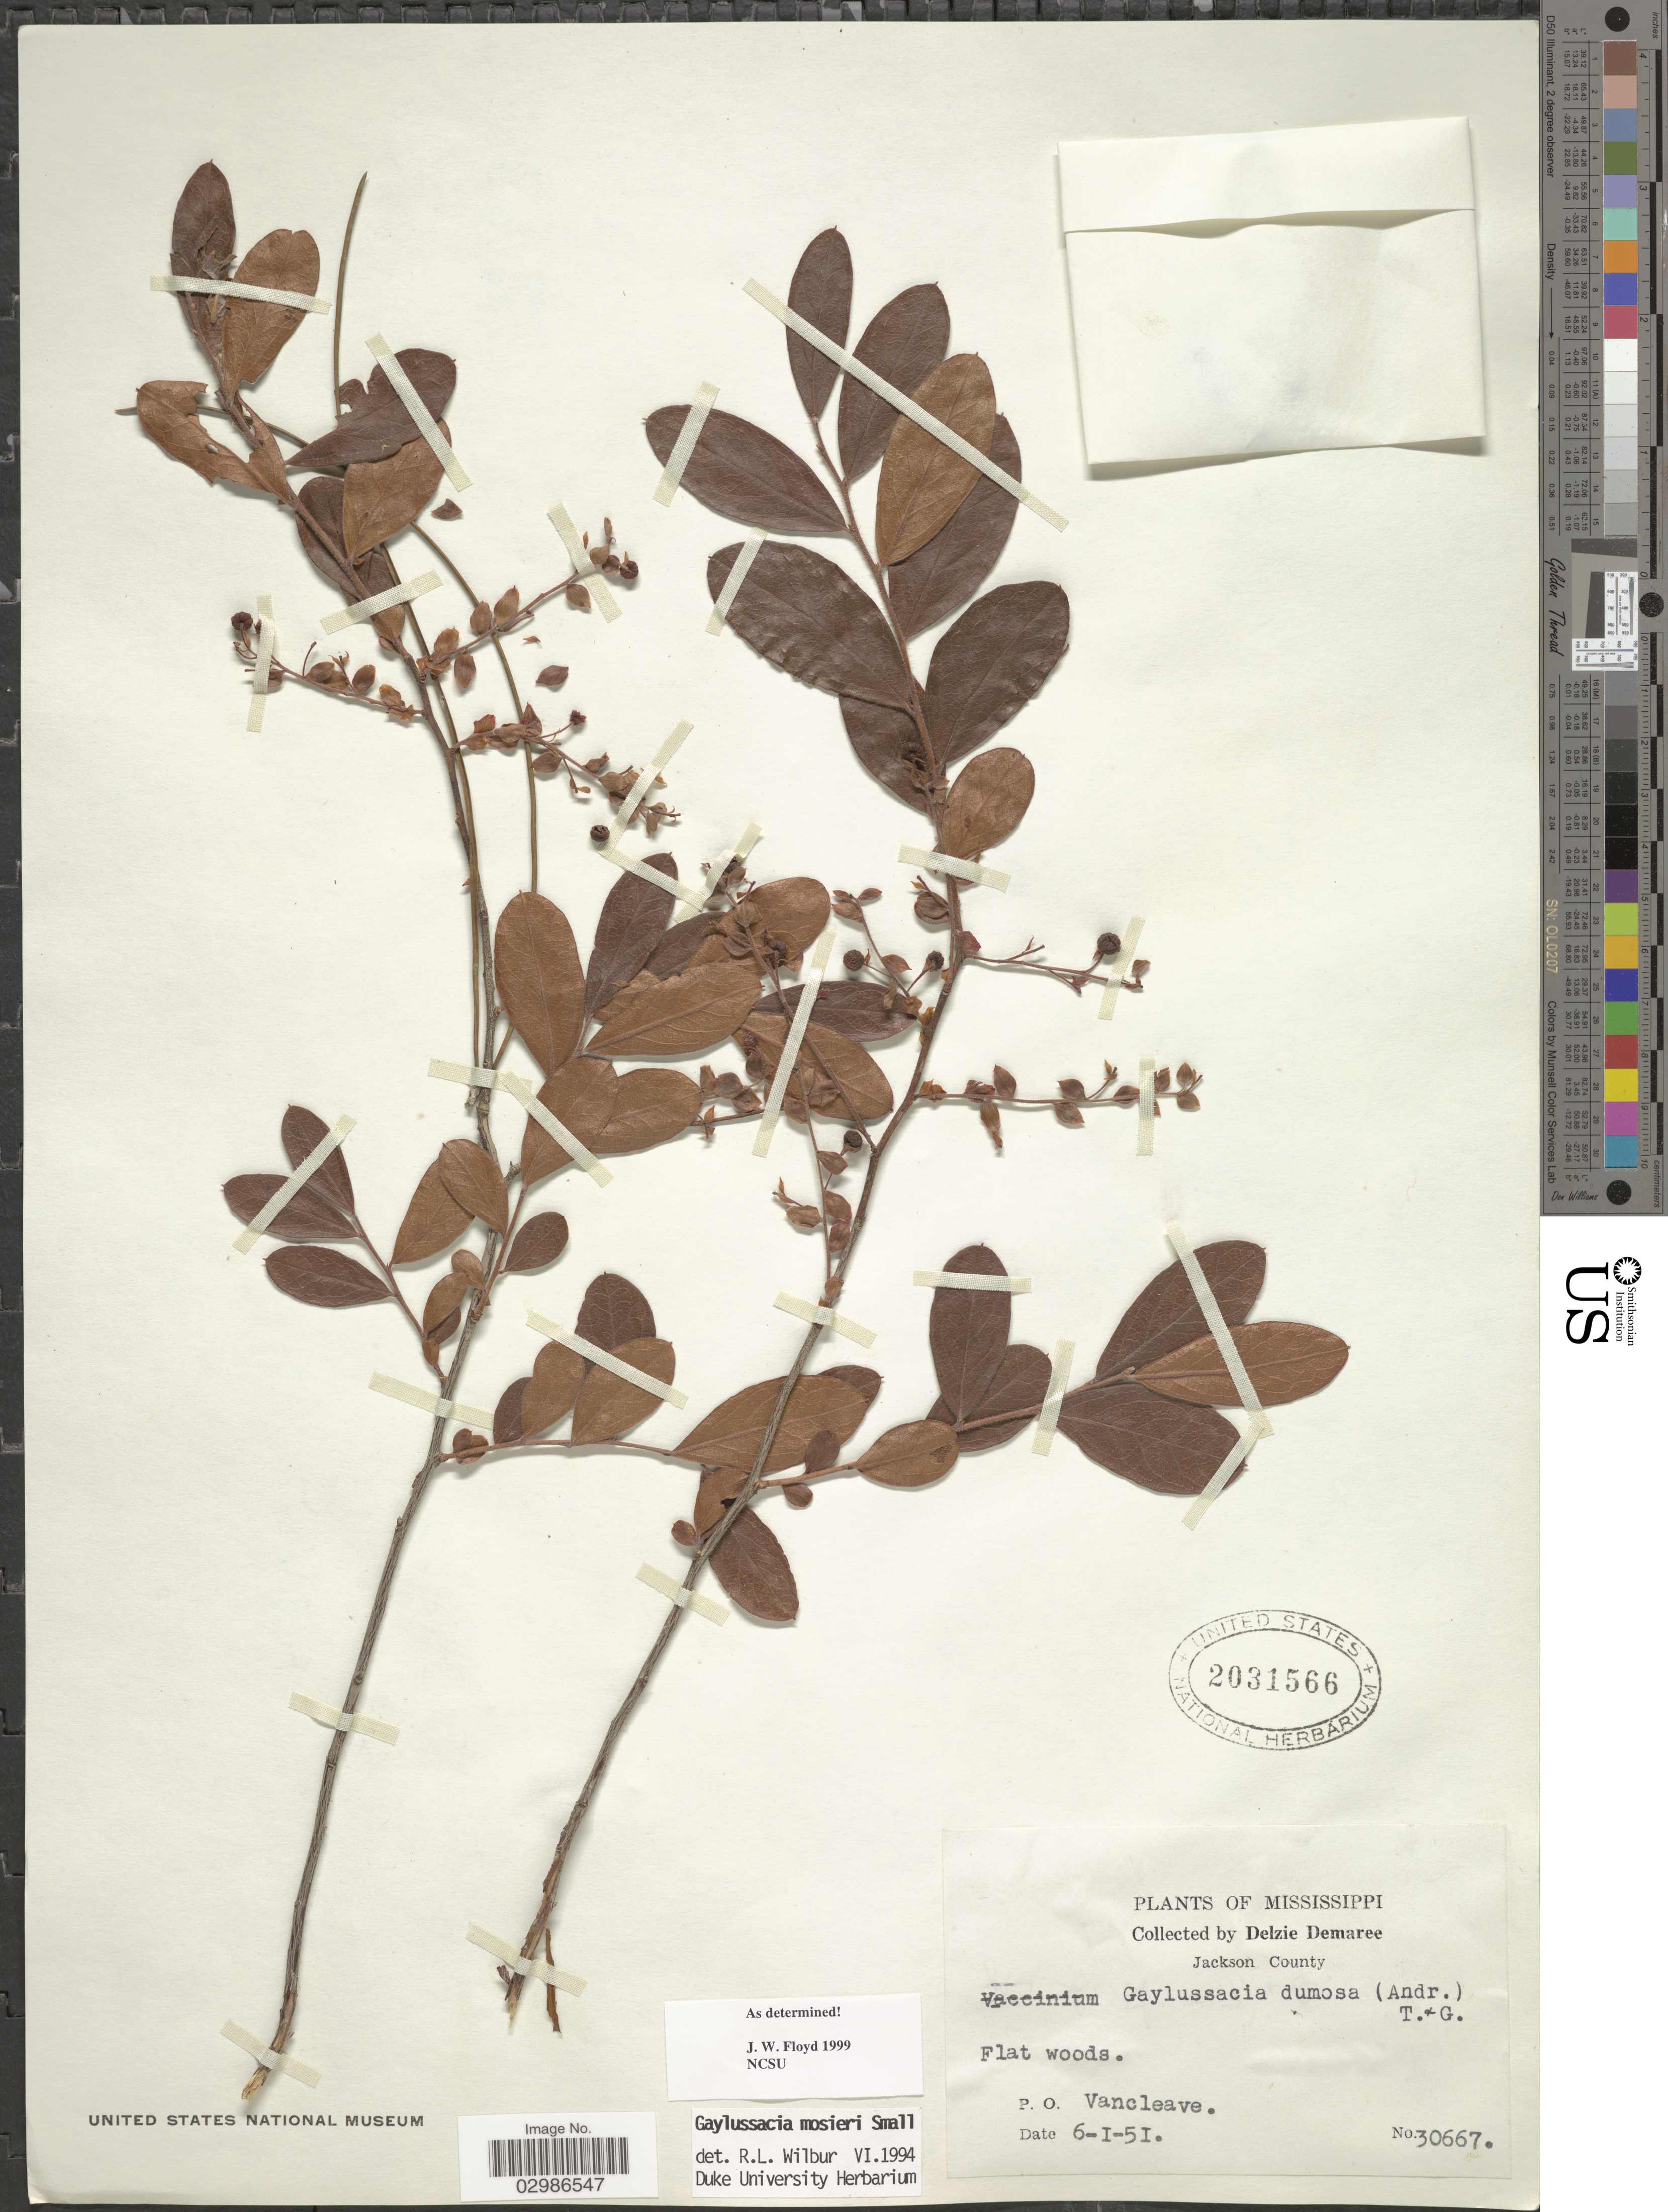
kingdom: Plantae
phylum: Tracheophyta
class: Magnoliopsida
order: Ericales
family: Ericaceae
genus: Gaylussacia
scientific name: Gaylussacia mosieri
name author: Small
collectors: D. Demaree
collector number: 30667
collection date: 1951-01-06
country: United States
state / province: Mississippi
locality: Jackson County. P. O. Vancleave.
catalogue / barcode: US 2031566